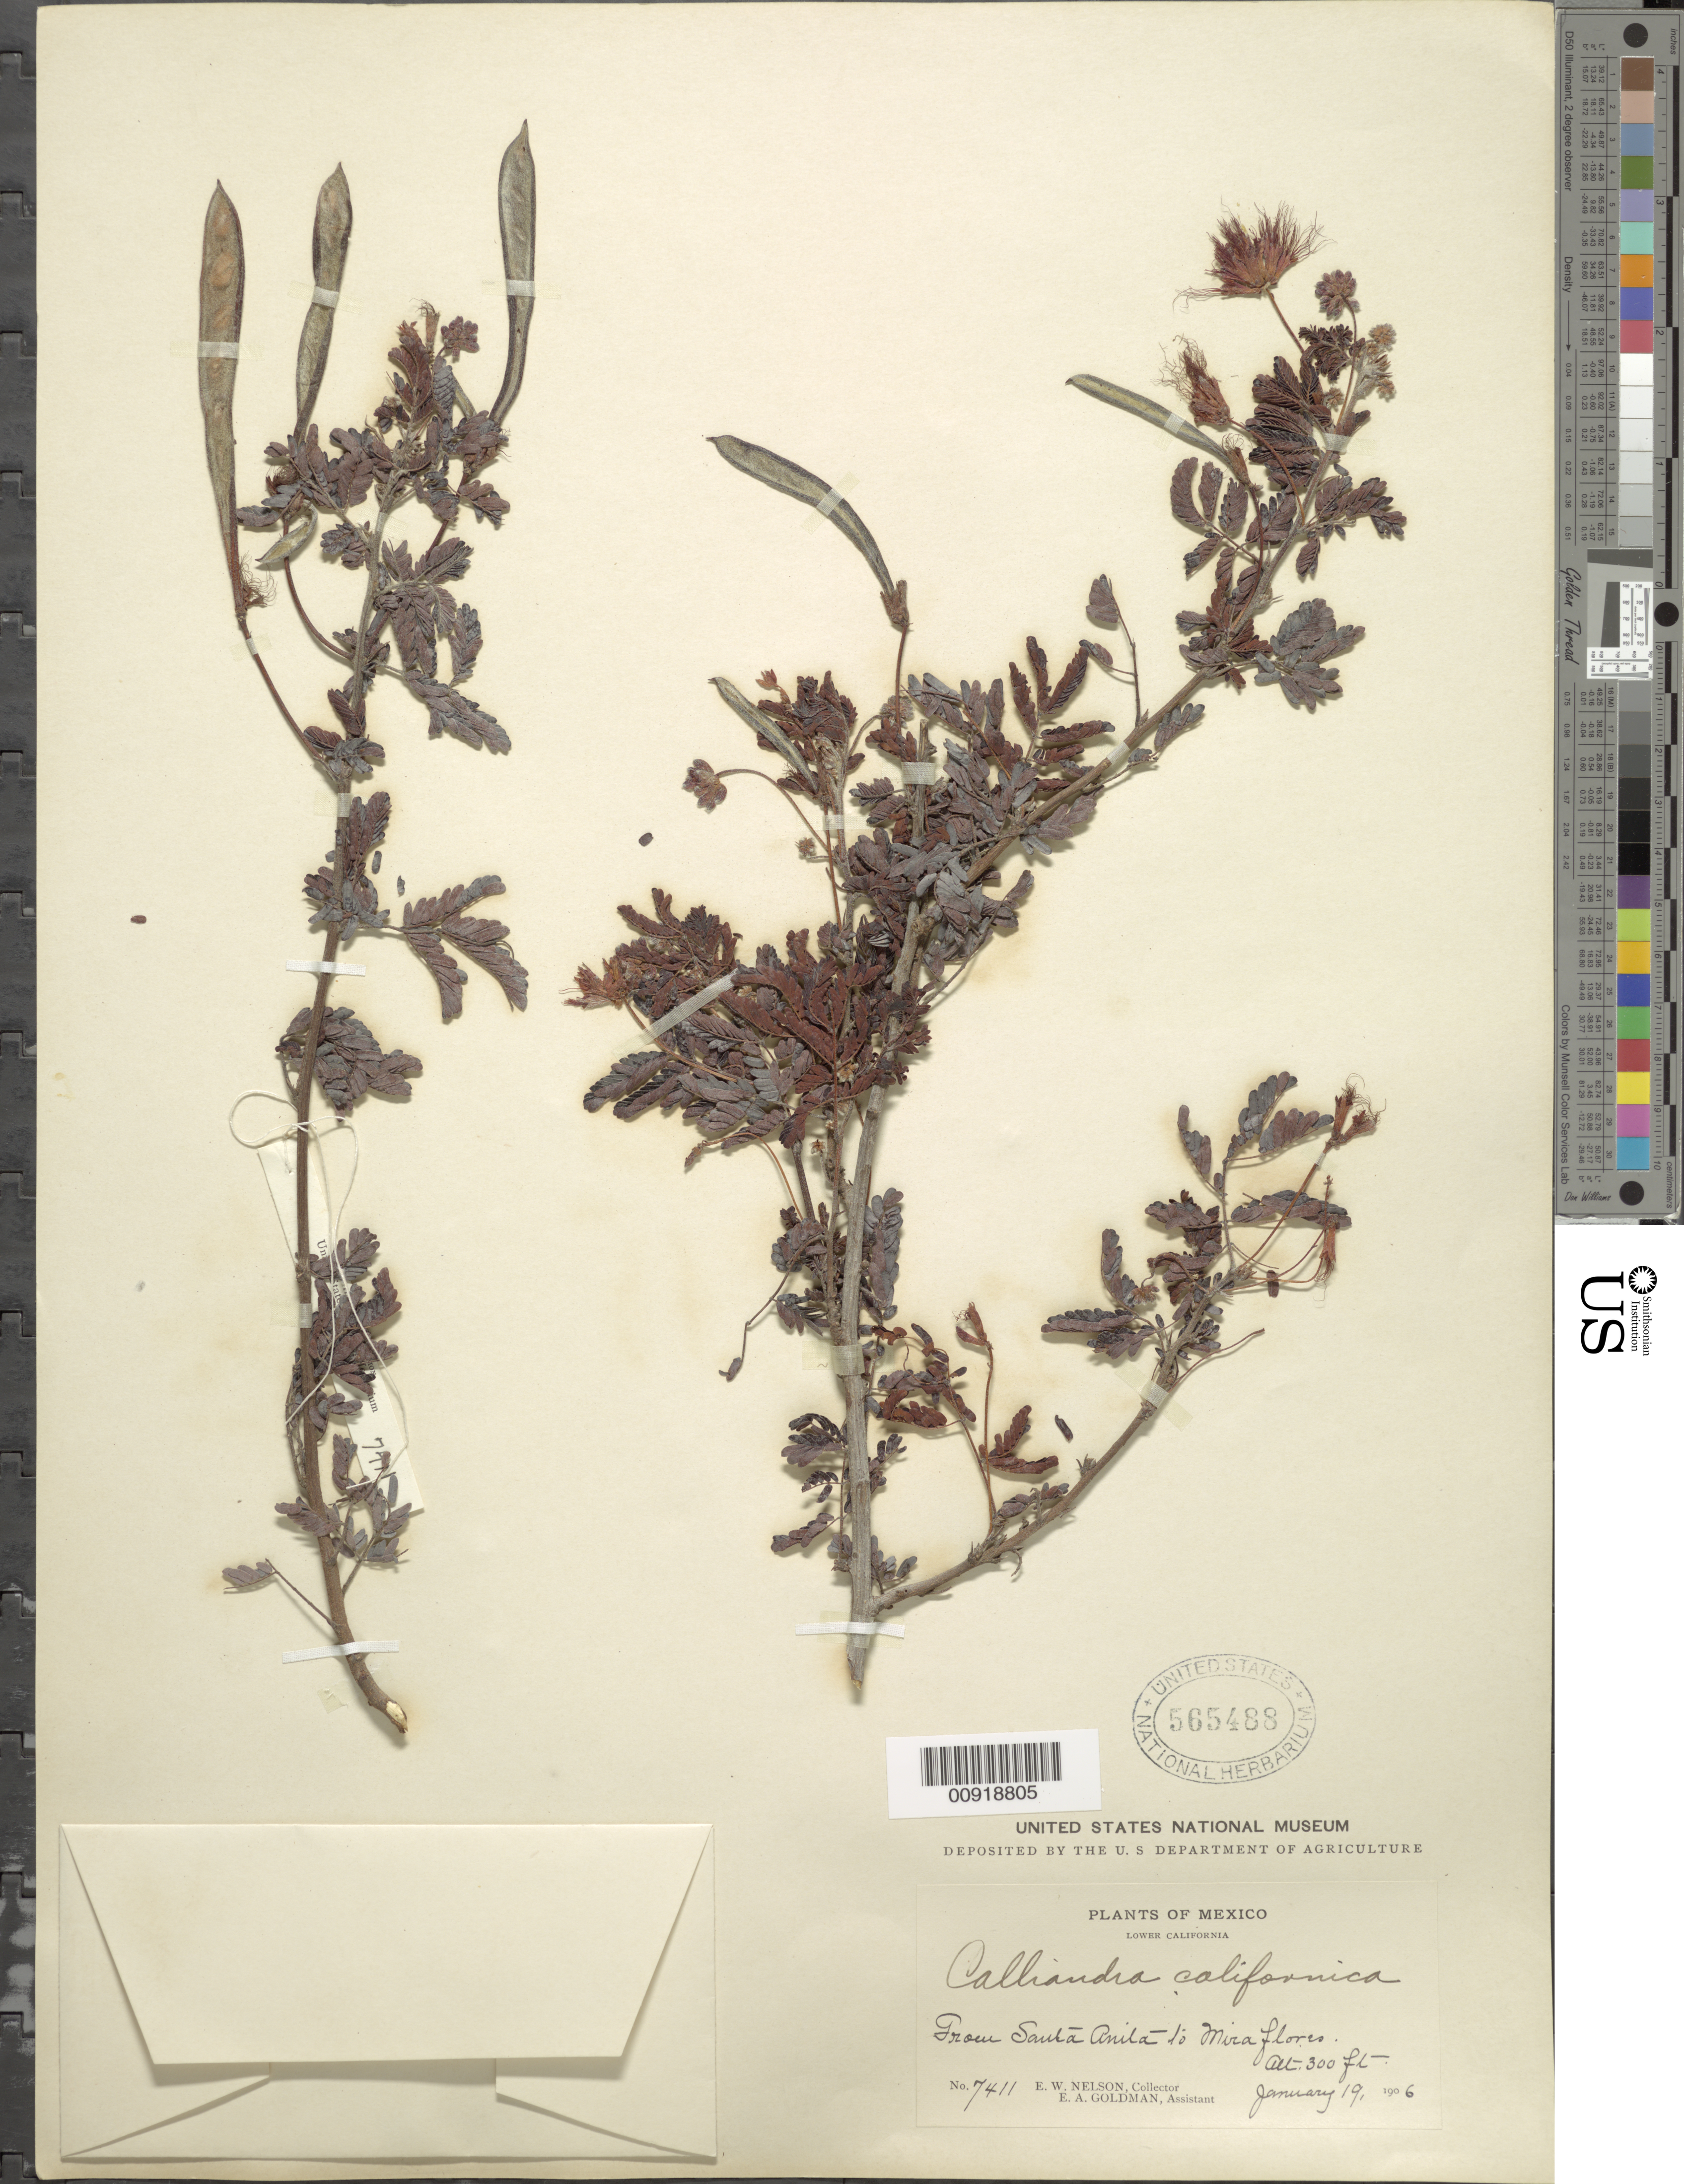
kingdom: Plantae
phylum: Tracheophyta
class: Magnoliopsida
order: Fabales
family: Fabaceae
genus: Calliandra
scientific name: Calliandra californica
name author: Benth.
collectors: E. W. Nelson & E. A. Goldman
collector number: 7411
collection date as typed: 19 Jan 1906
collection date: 1906-01-19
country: Mexico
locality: From Santa Anita to Miraflores. Lower California.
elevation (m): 91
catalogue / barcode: US 565488